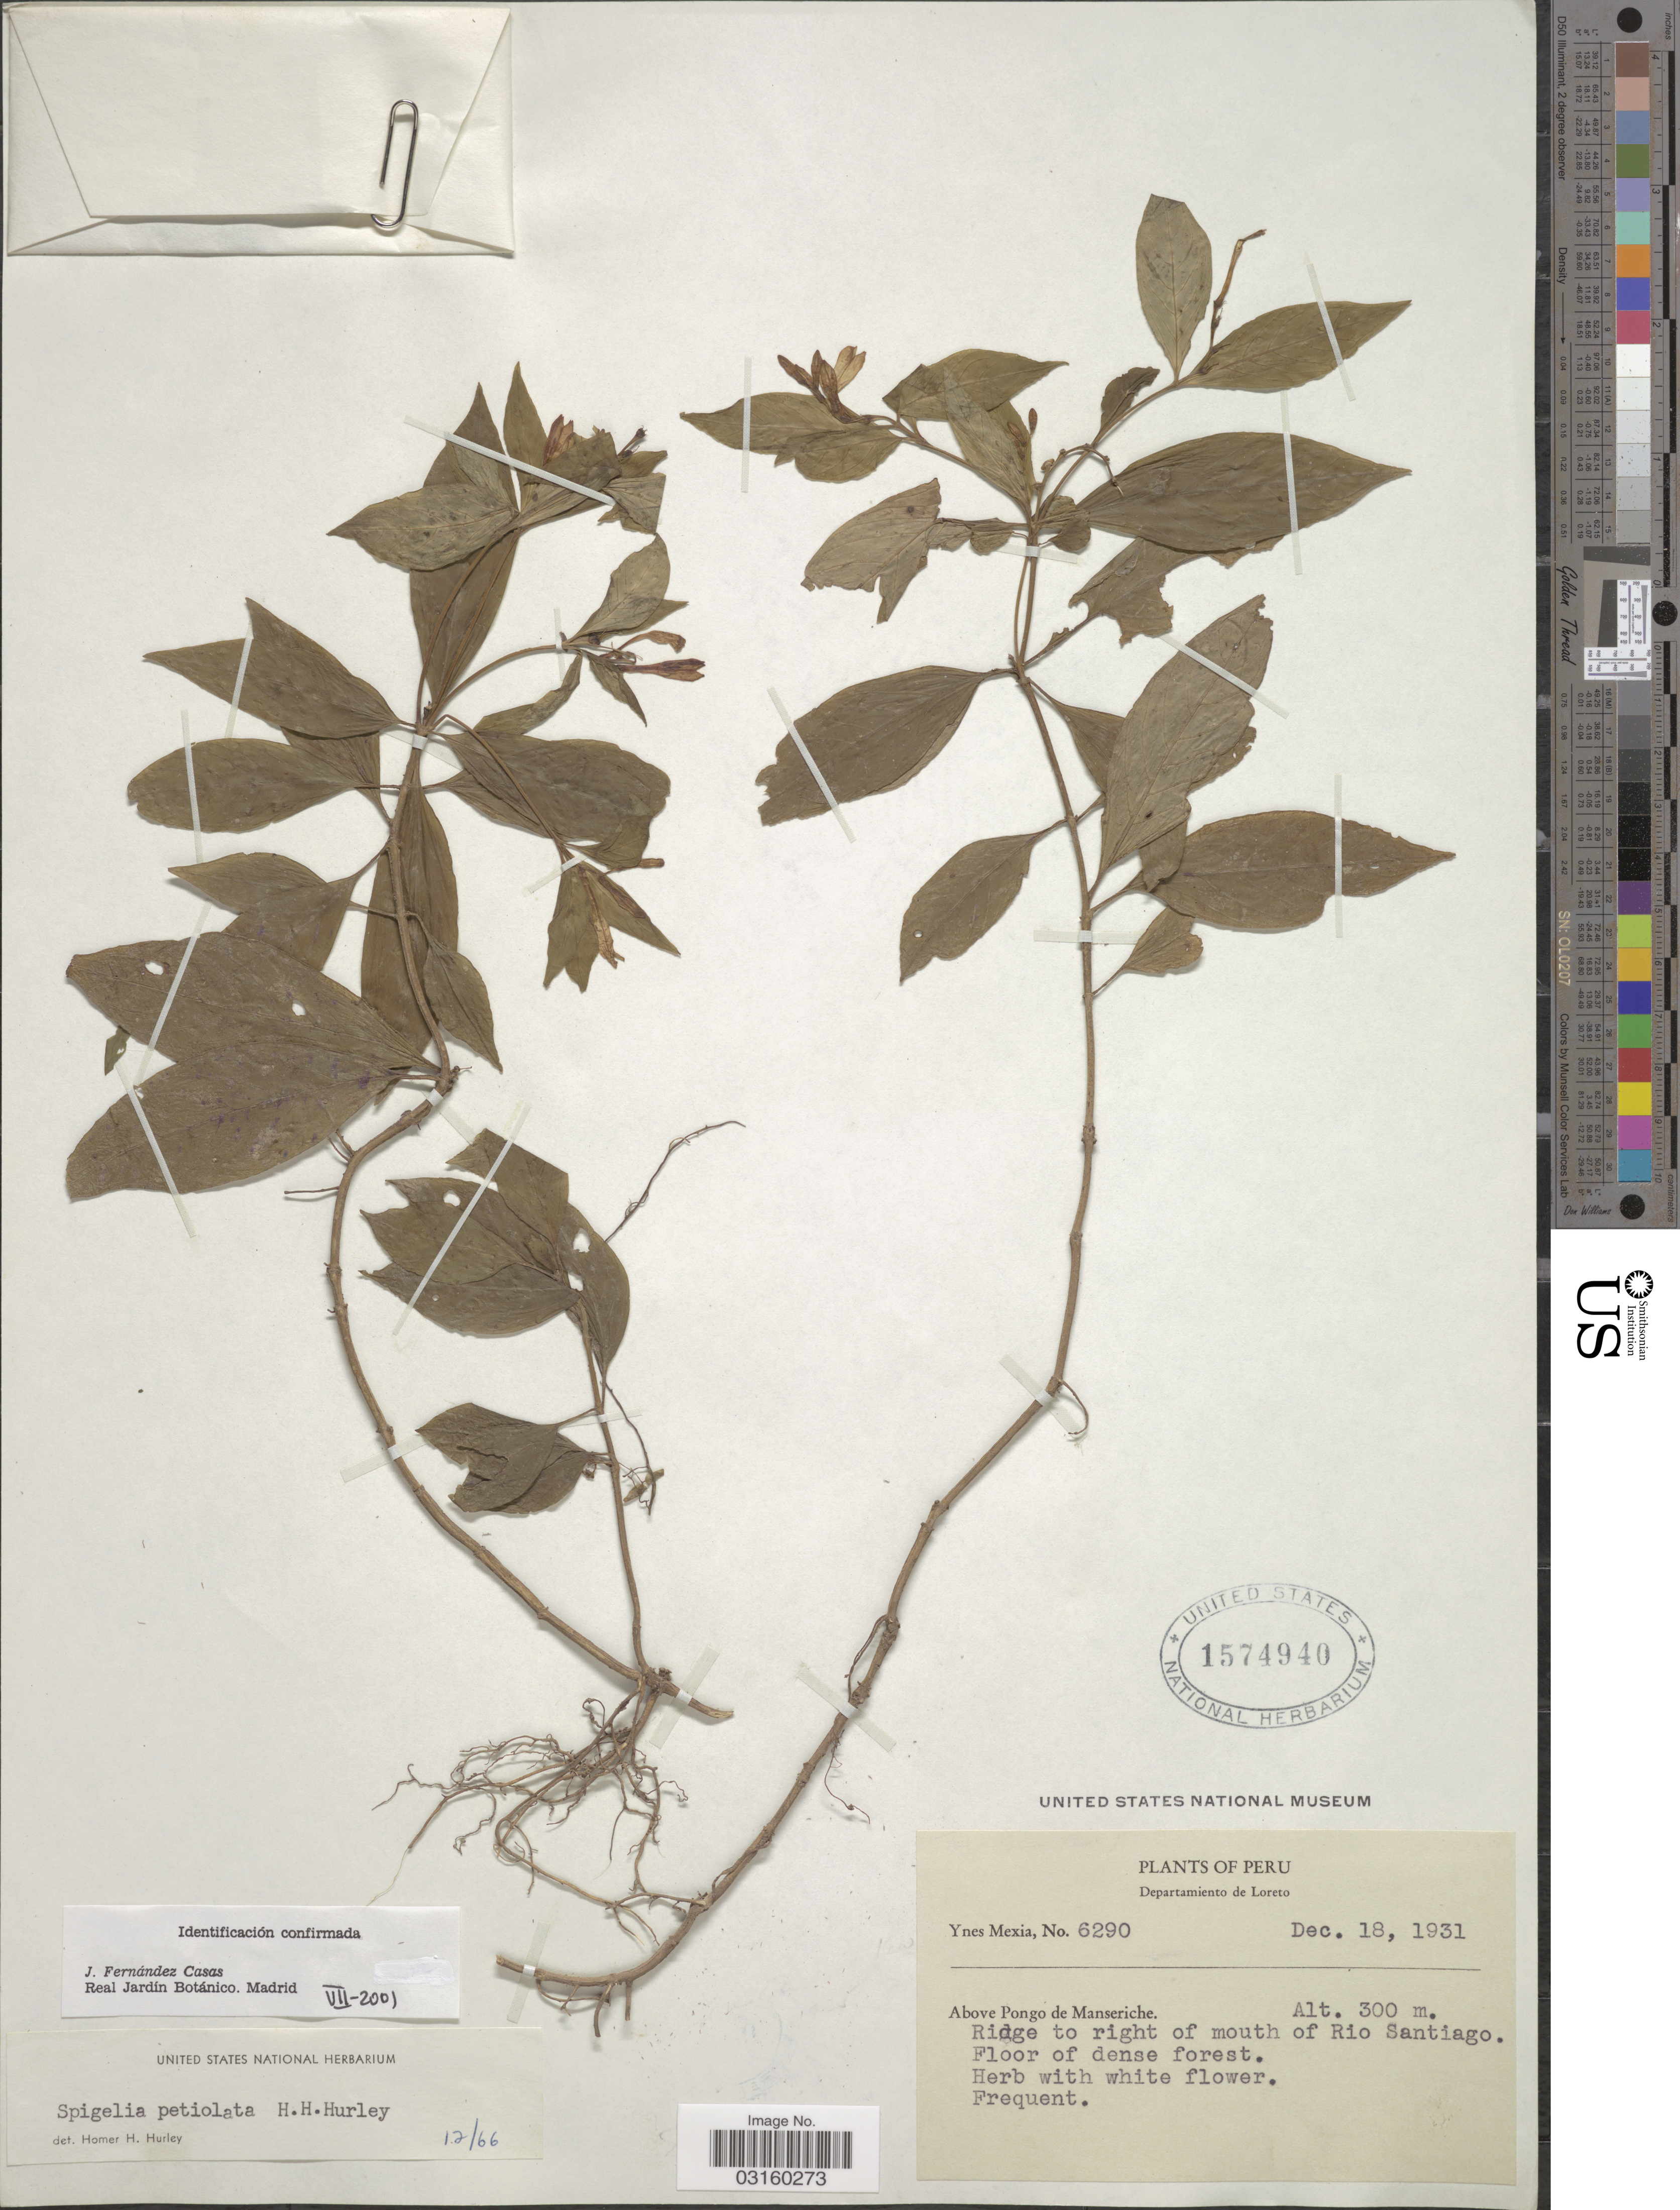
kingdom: Plantae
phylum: Tracheophyta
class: Magnoliopsida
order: Gentianales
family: Loganiaceae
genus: Spigelia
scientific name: Spigelia petiolata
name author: H. Hurley ex Fern. Casas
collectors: Y. Mexia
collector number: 6290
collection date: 1931-12-18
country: Peru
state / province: Loreto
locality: Departamento de Loreto, Above Pongo de Manseriche, Ridge to right of mouth of Rio Santiago.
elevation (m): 300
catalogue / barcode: US 1574940